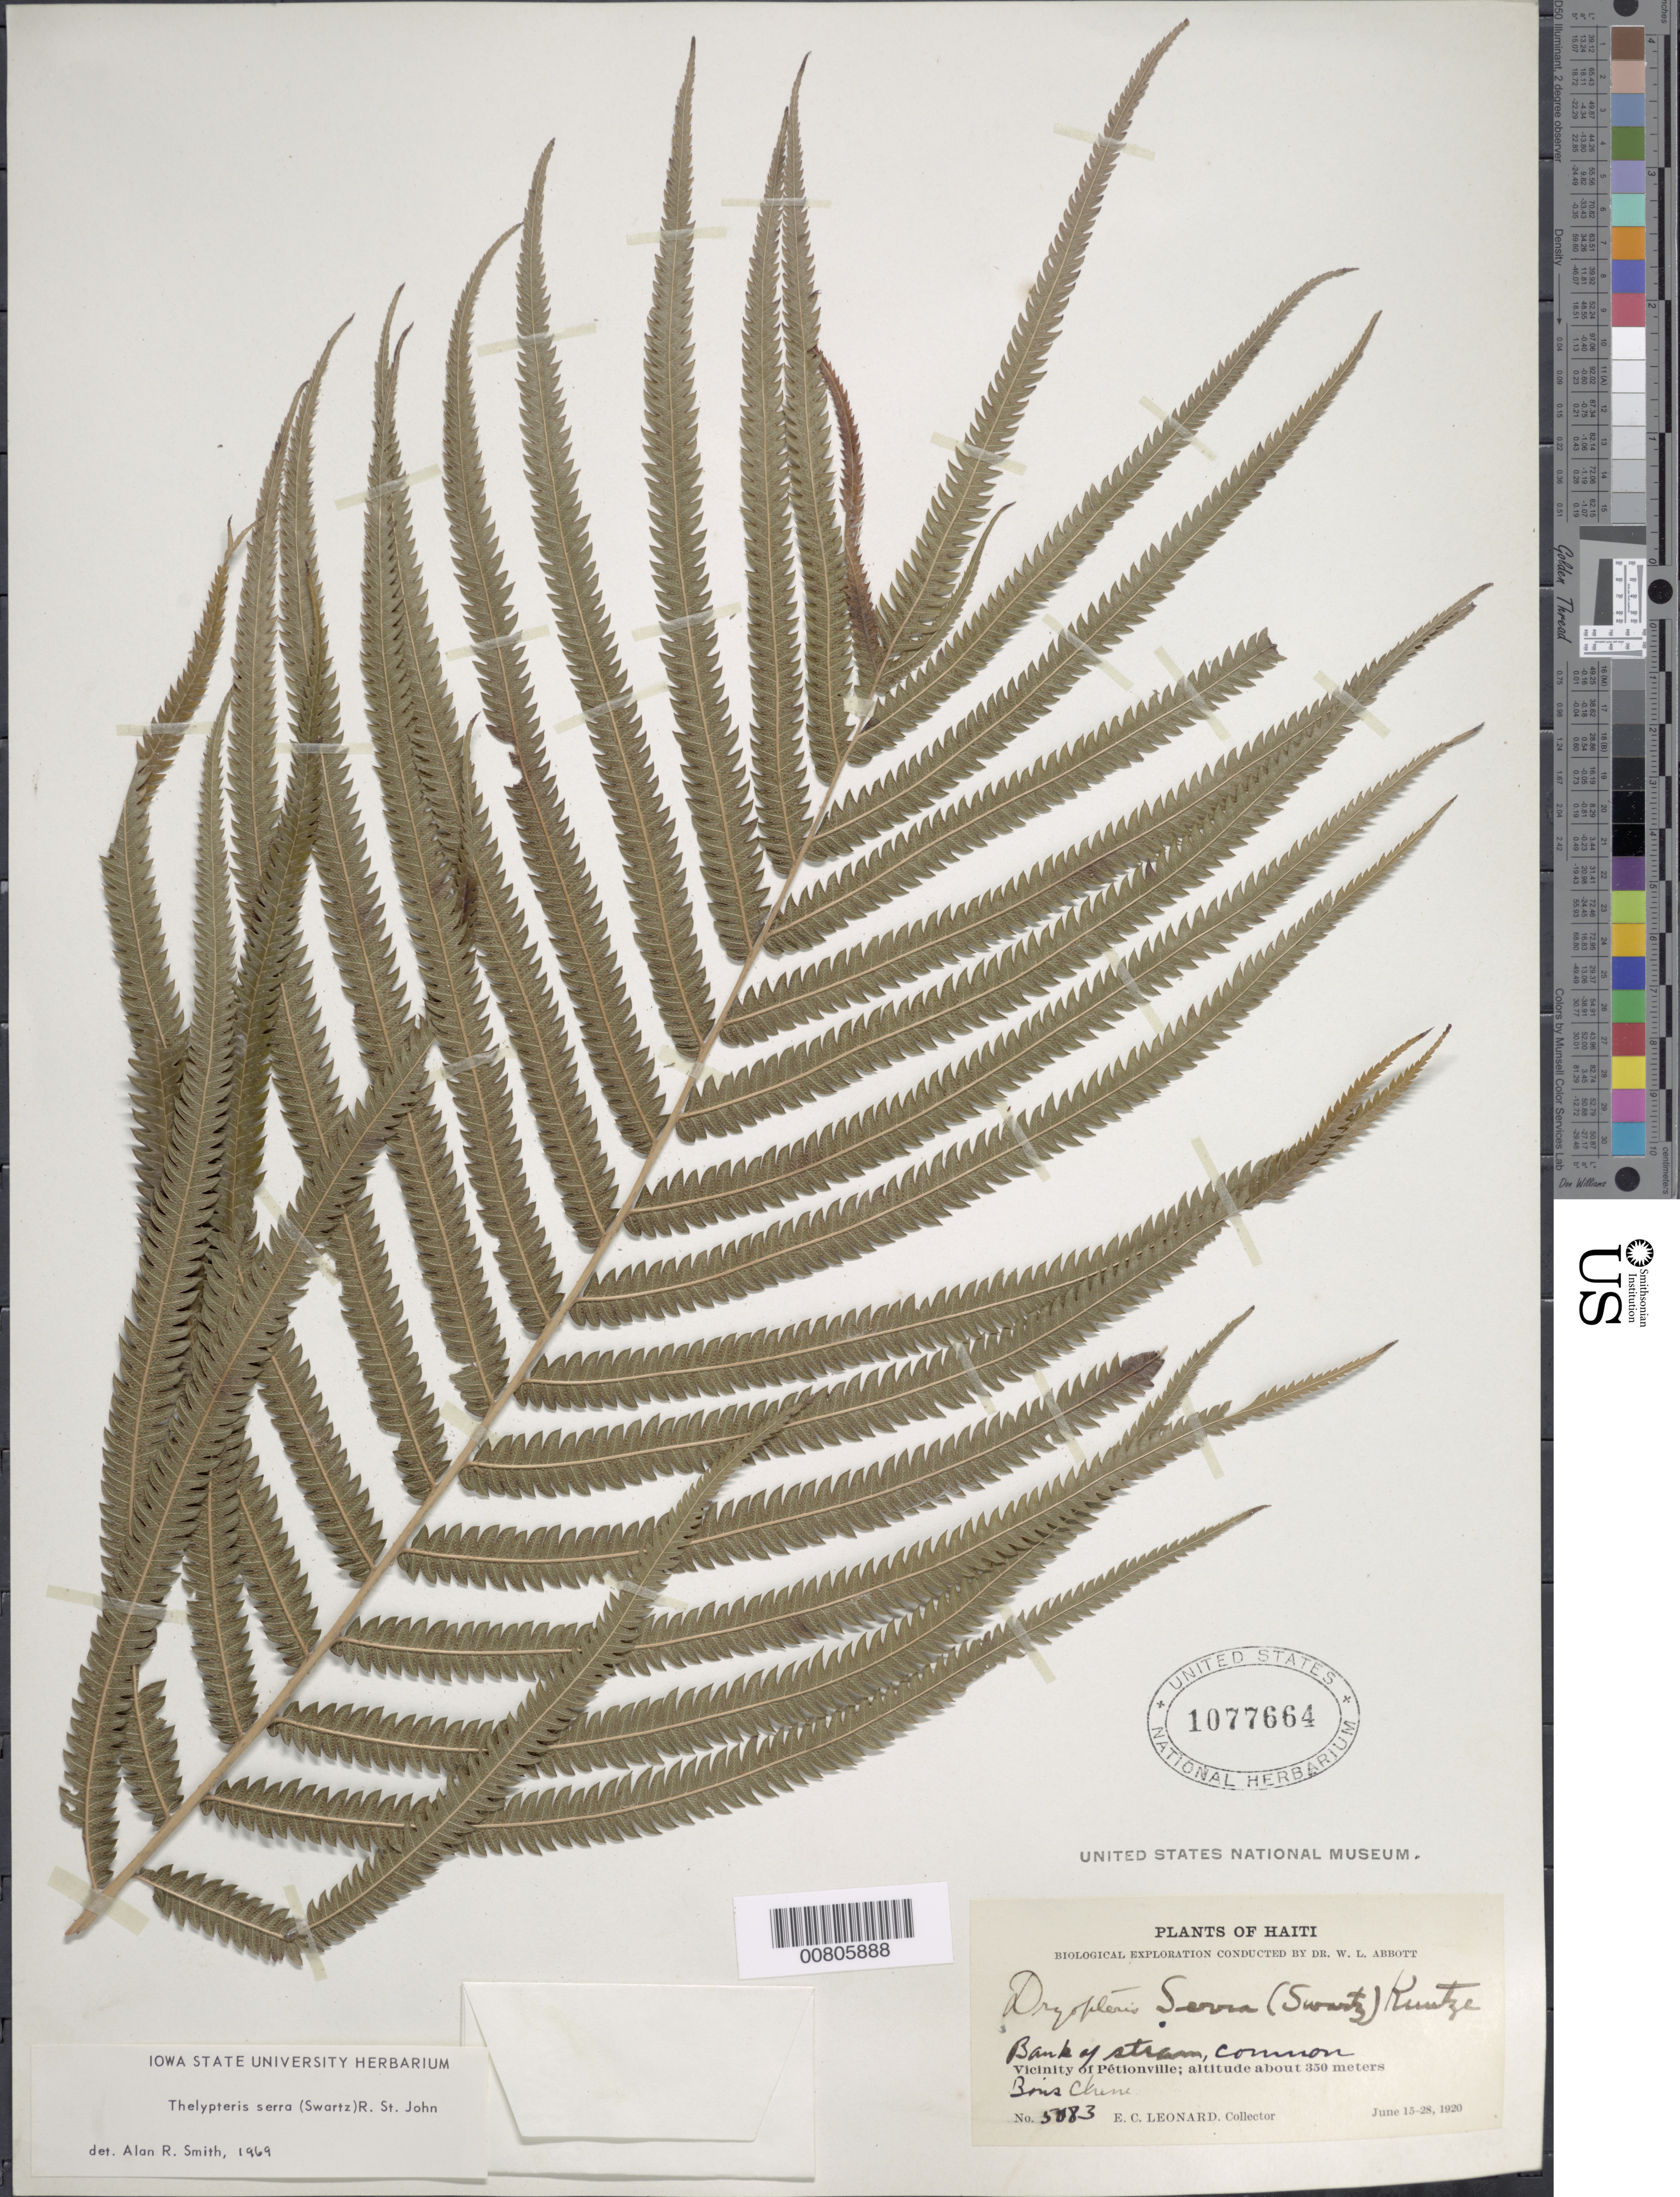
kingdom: Plantae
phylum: Tracheophyta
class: Polypodiopsida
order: Polypodiales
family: Thelypteridaceae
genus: Christella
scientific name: Christella serra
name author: (Sw.) Holttum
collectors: E. C. Leonard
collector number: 5083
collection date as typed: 15 Jun 1920 to 28 Jun 1920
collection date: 1920-06-15/1920-06-28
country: Haiti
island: Hispaniola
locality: Pétionville vicinity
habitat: Bank of stream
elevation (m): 350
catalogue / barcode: US 1077664